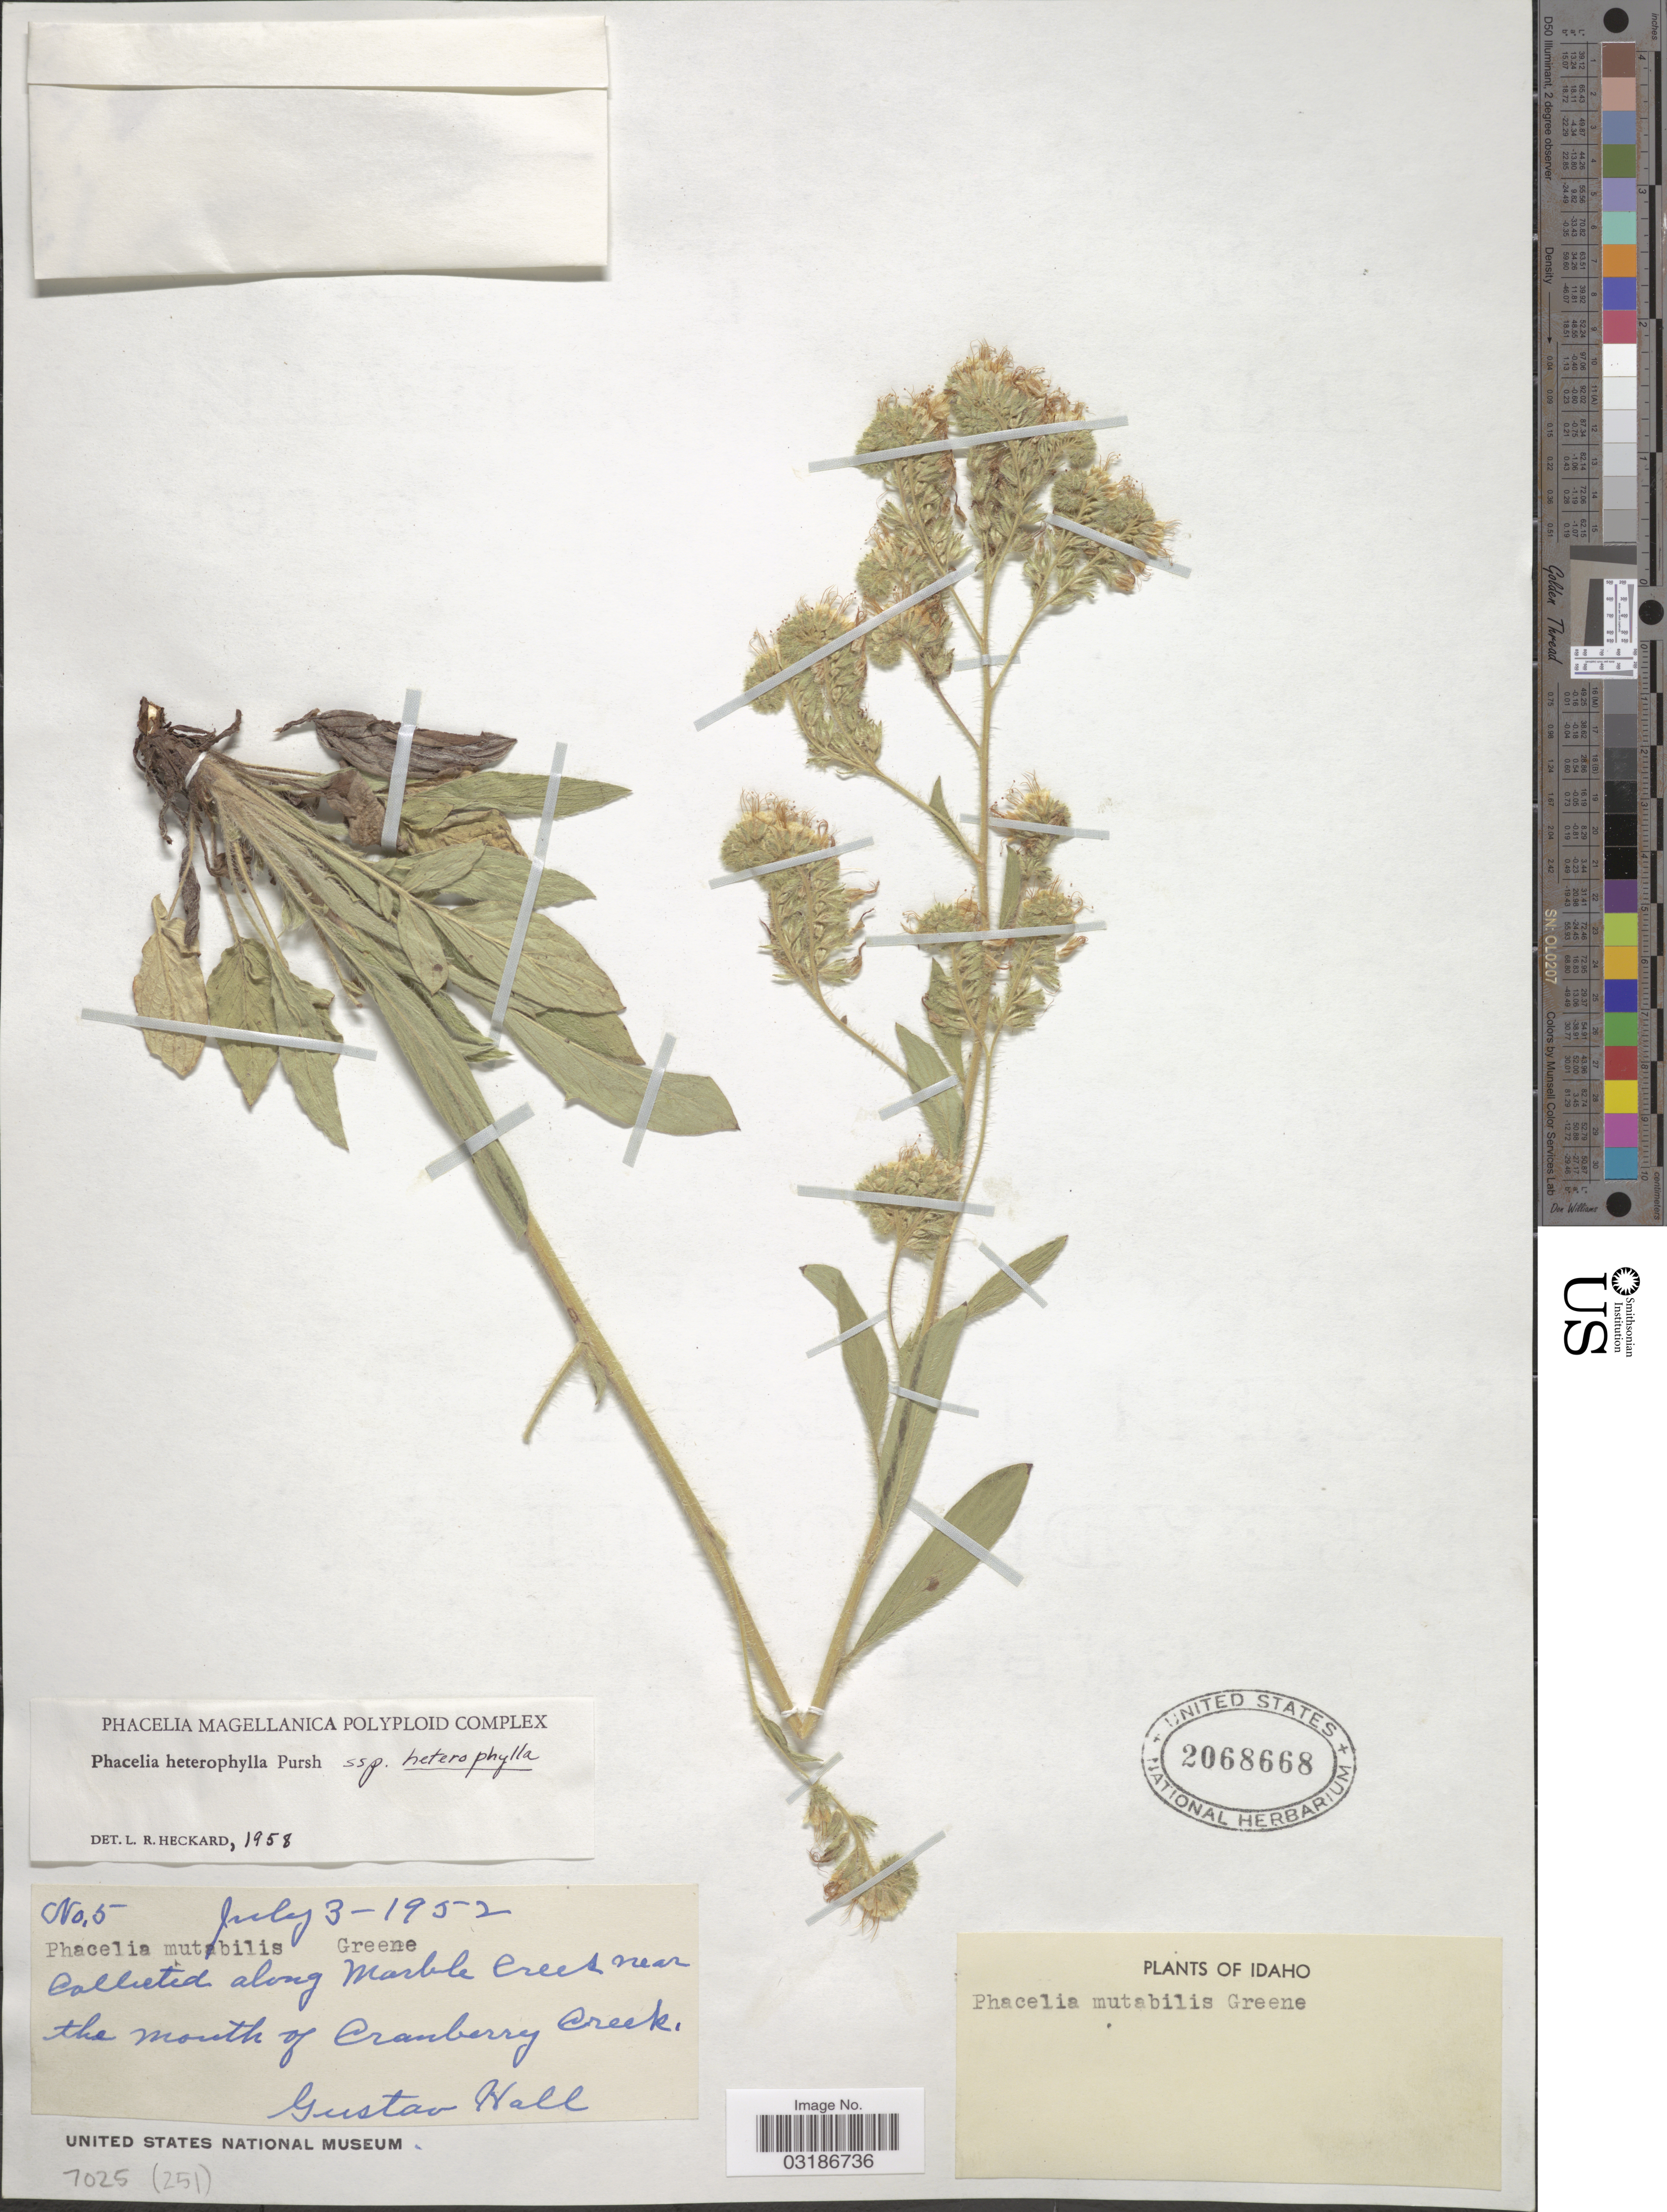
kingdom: Plantae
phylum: Tracheophyta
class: Magnoliopsida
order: Boraginales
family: Hydrophyllaceae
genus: Phacelia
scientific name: Phacelia heterophylla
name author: Pursh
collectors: G. Hall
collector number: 5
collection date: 1952-07-03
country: United States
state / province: Idaho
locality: Collected along Marble Creek near the Mouth of Cranberry Creek.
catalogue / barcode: US 2068668